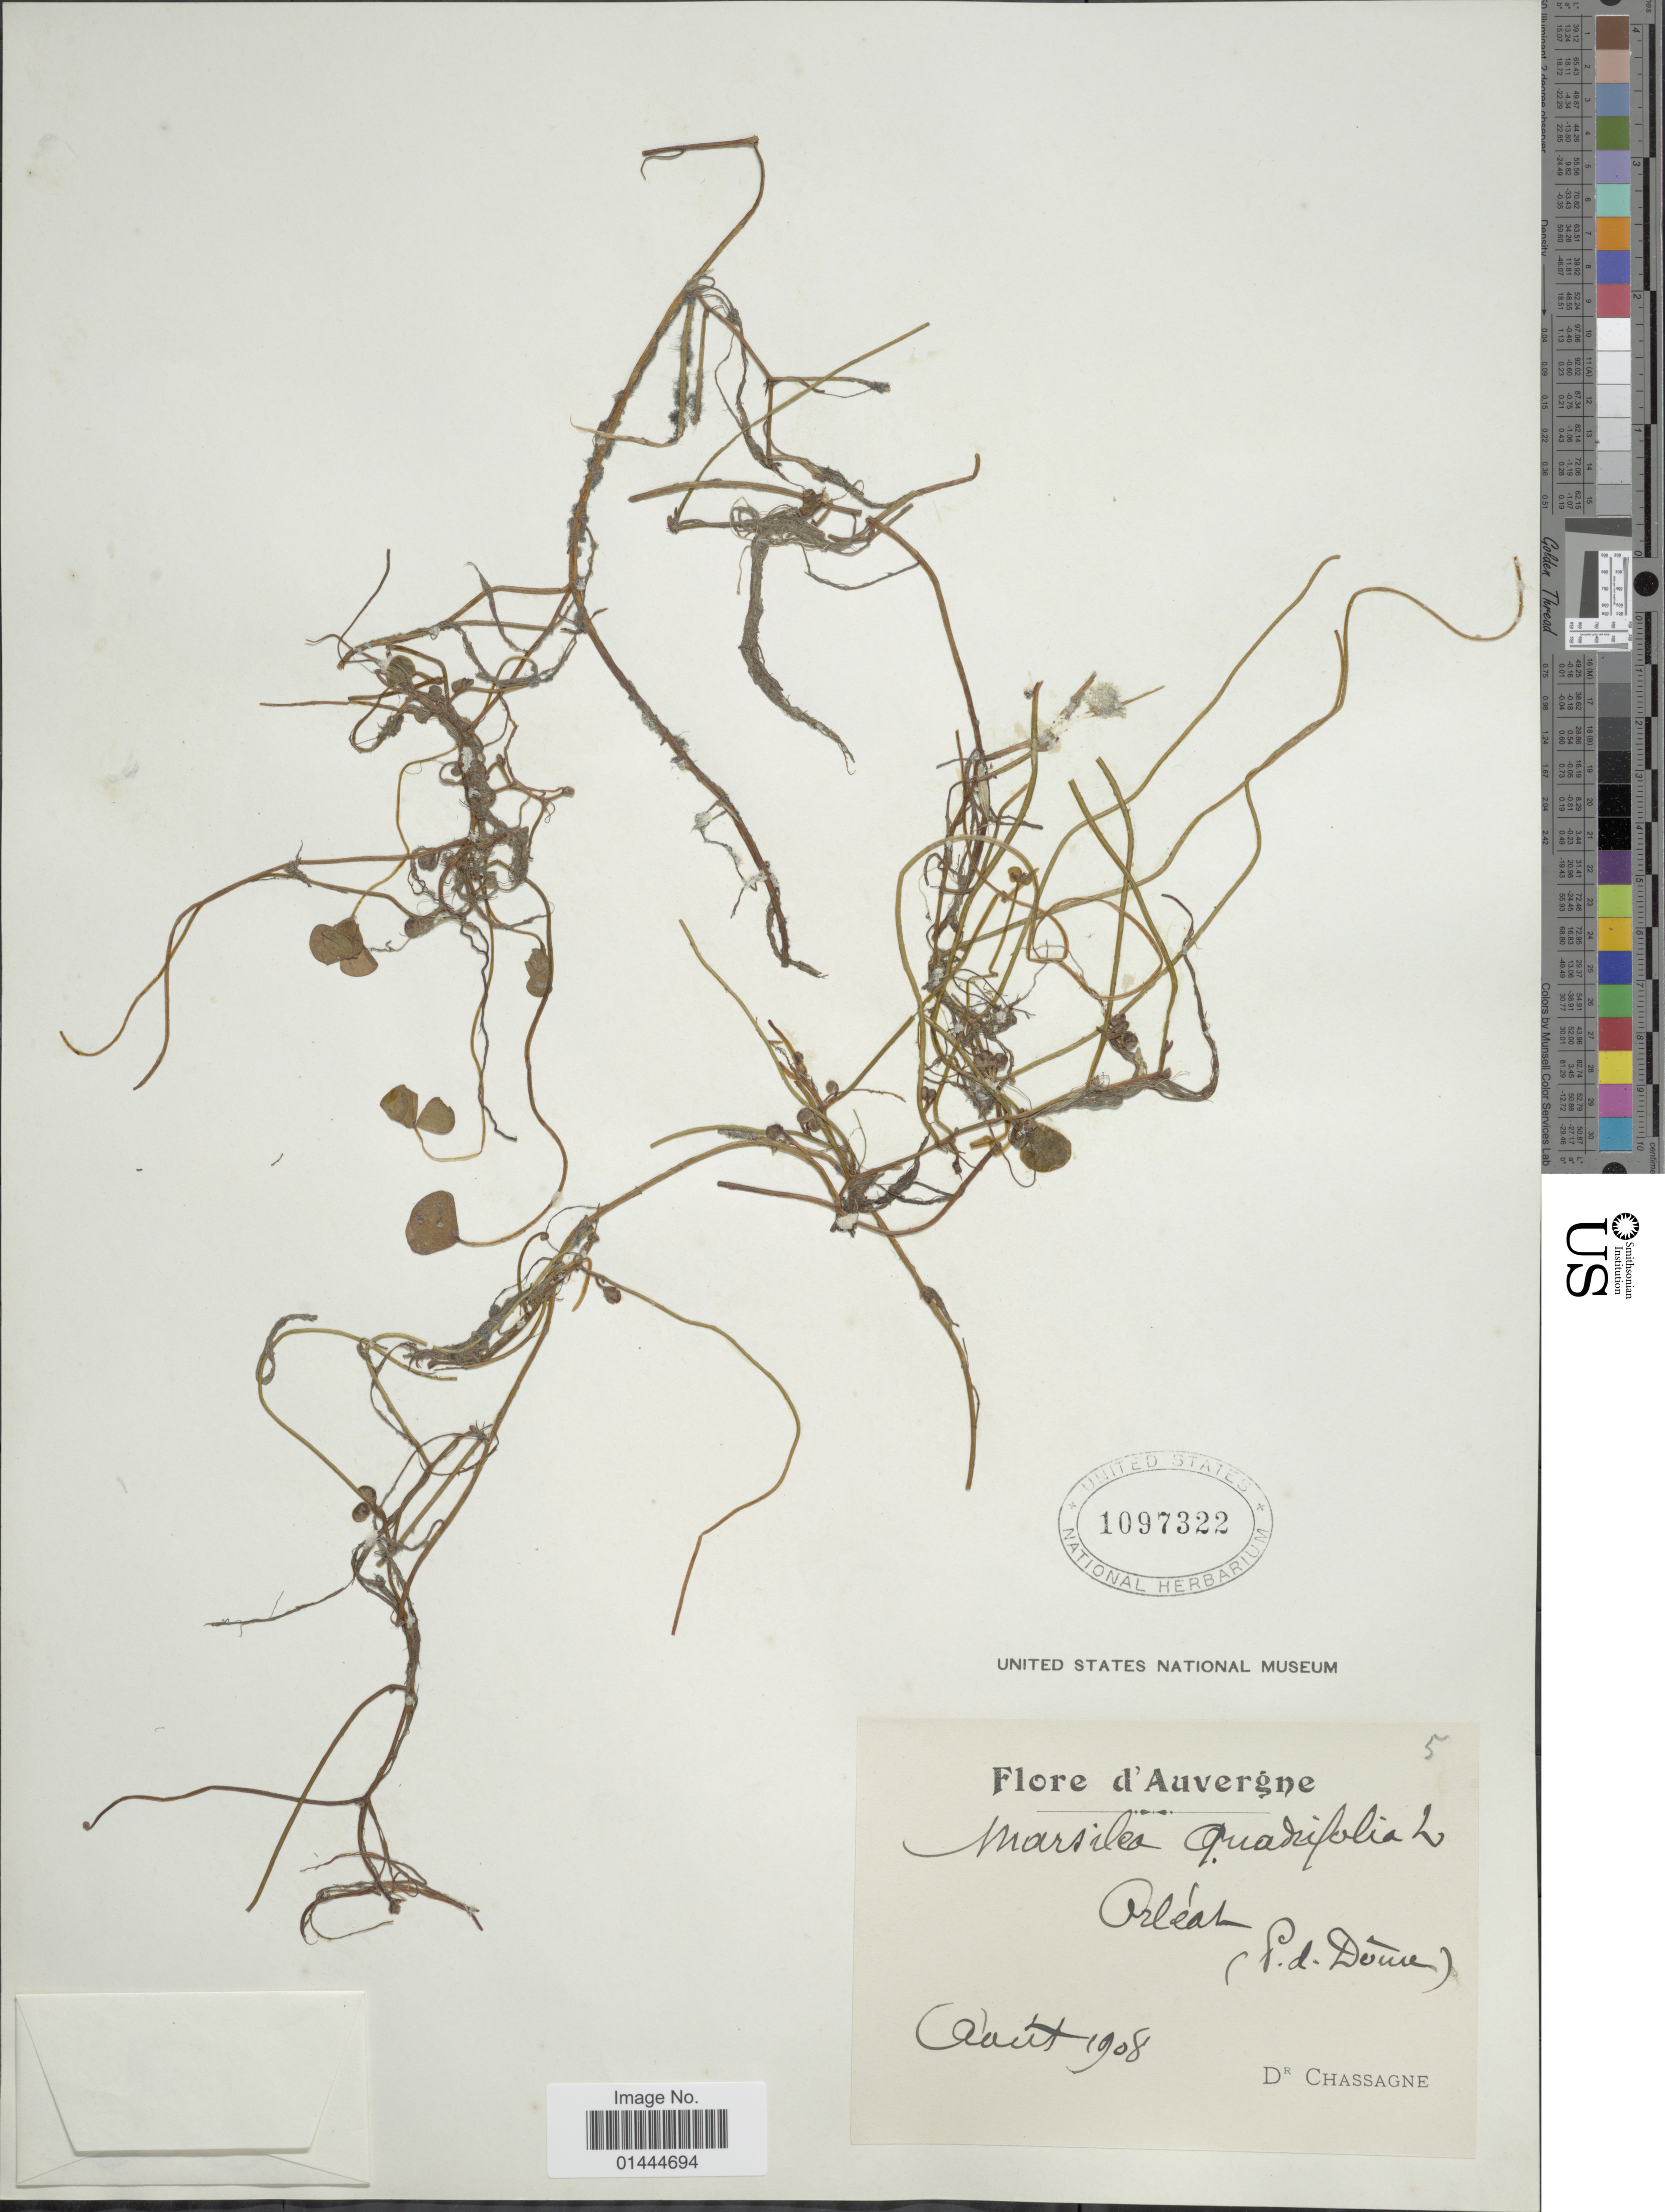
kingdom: Plantae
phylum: Tracheophyta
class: Polypodiopsida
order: Salviniales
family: Marsileaceae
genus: Marsilea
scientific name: Marsilea quadrifolia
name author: L.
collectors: Chassagne, --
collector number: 5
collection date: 1908-08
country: France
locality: D'Auvergne, Orleat (P.d. Dovre). [interpreted]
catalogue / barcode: US 1097322